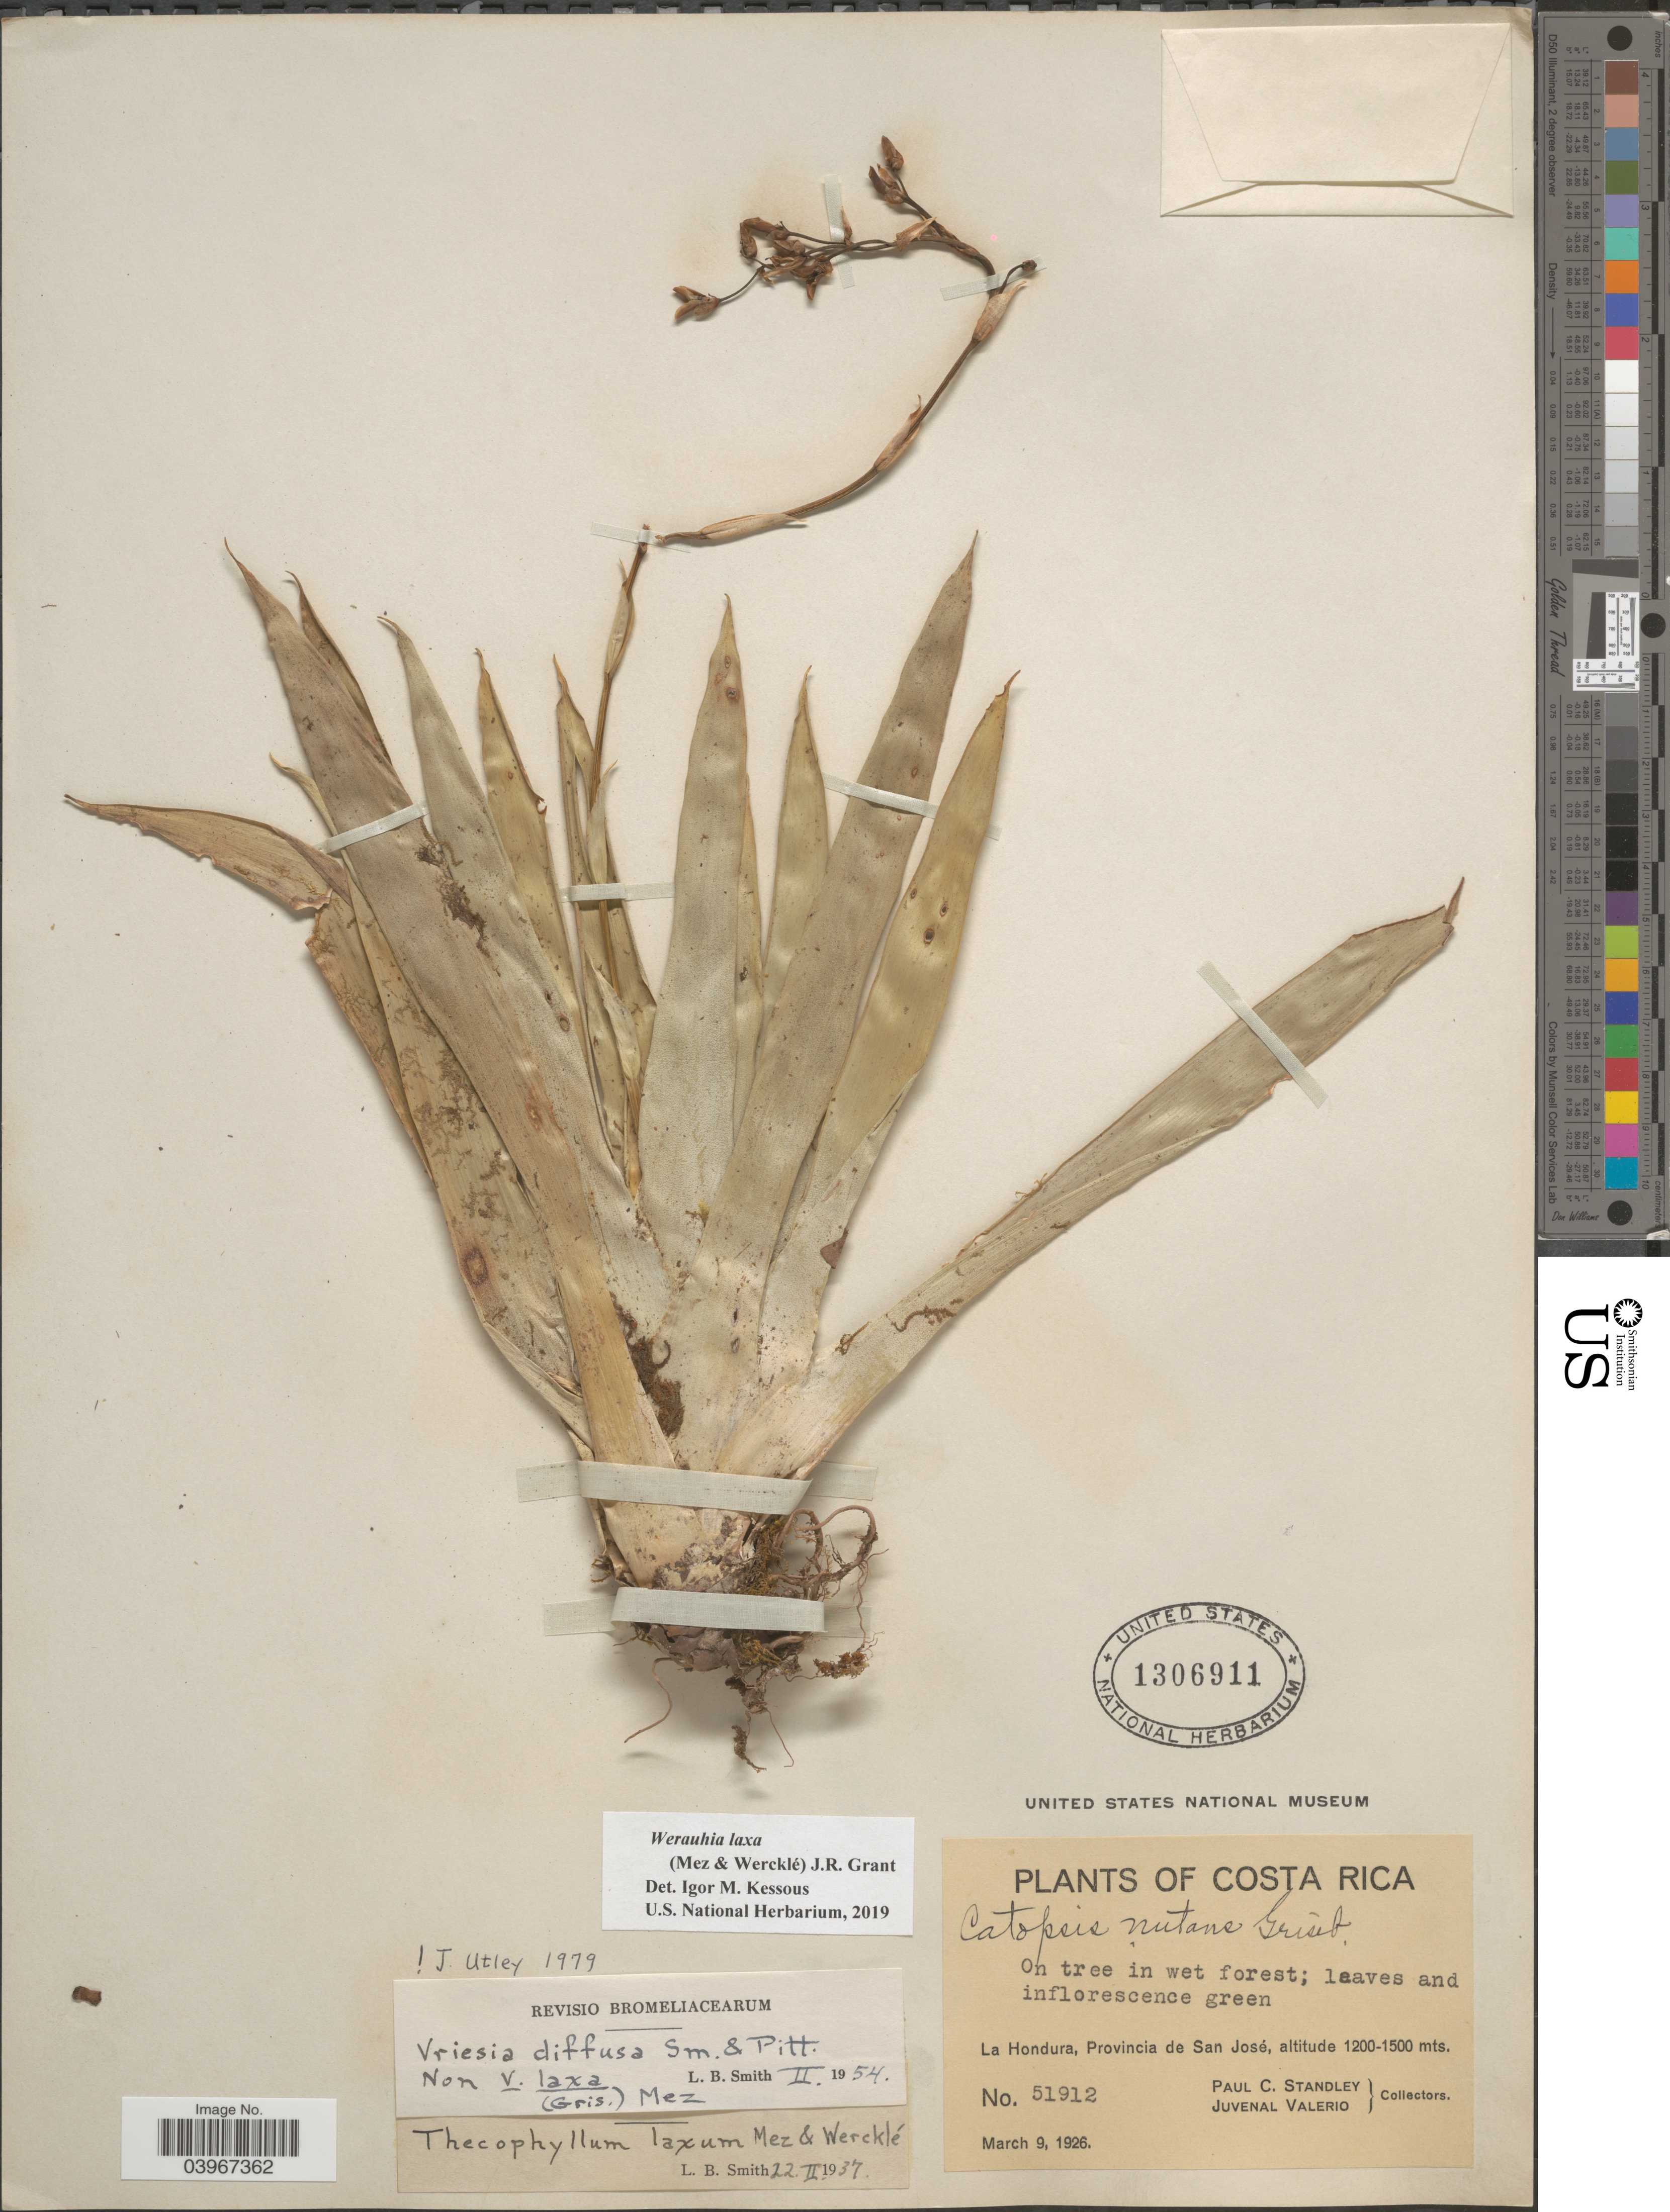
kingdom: Plantae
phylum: Tracheophyta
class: Liliopsida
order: Poales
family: Bromeliaceae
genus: Werauhia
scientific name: Werauhia laxa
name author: (Mez & Wercklé) J.R. Grant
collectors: P. C. Standley & J. Valerio R.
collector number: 51912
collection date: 1926-03-09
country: Costa Rica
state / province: San José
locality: La Hondura.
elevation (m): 1200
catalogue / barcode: US 1306911